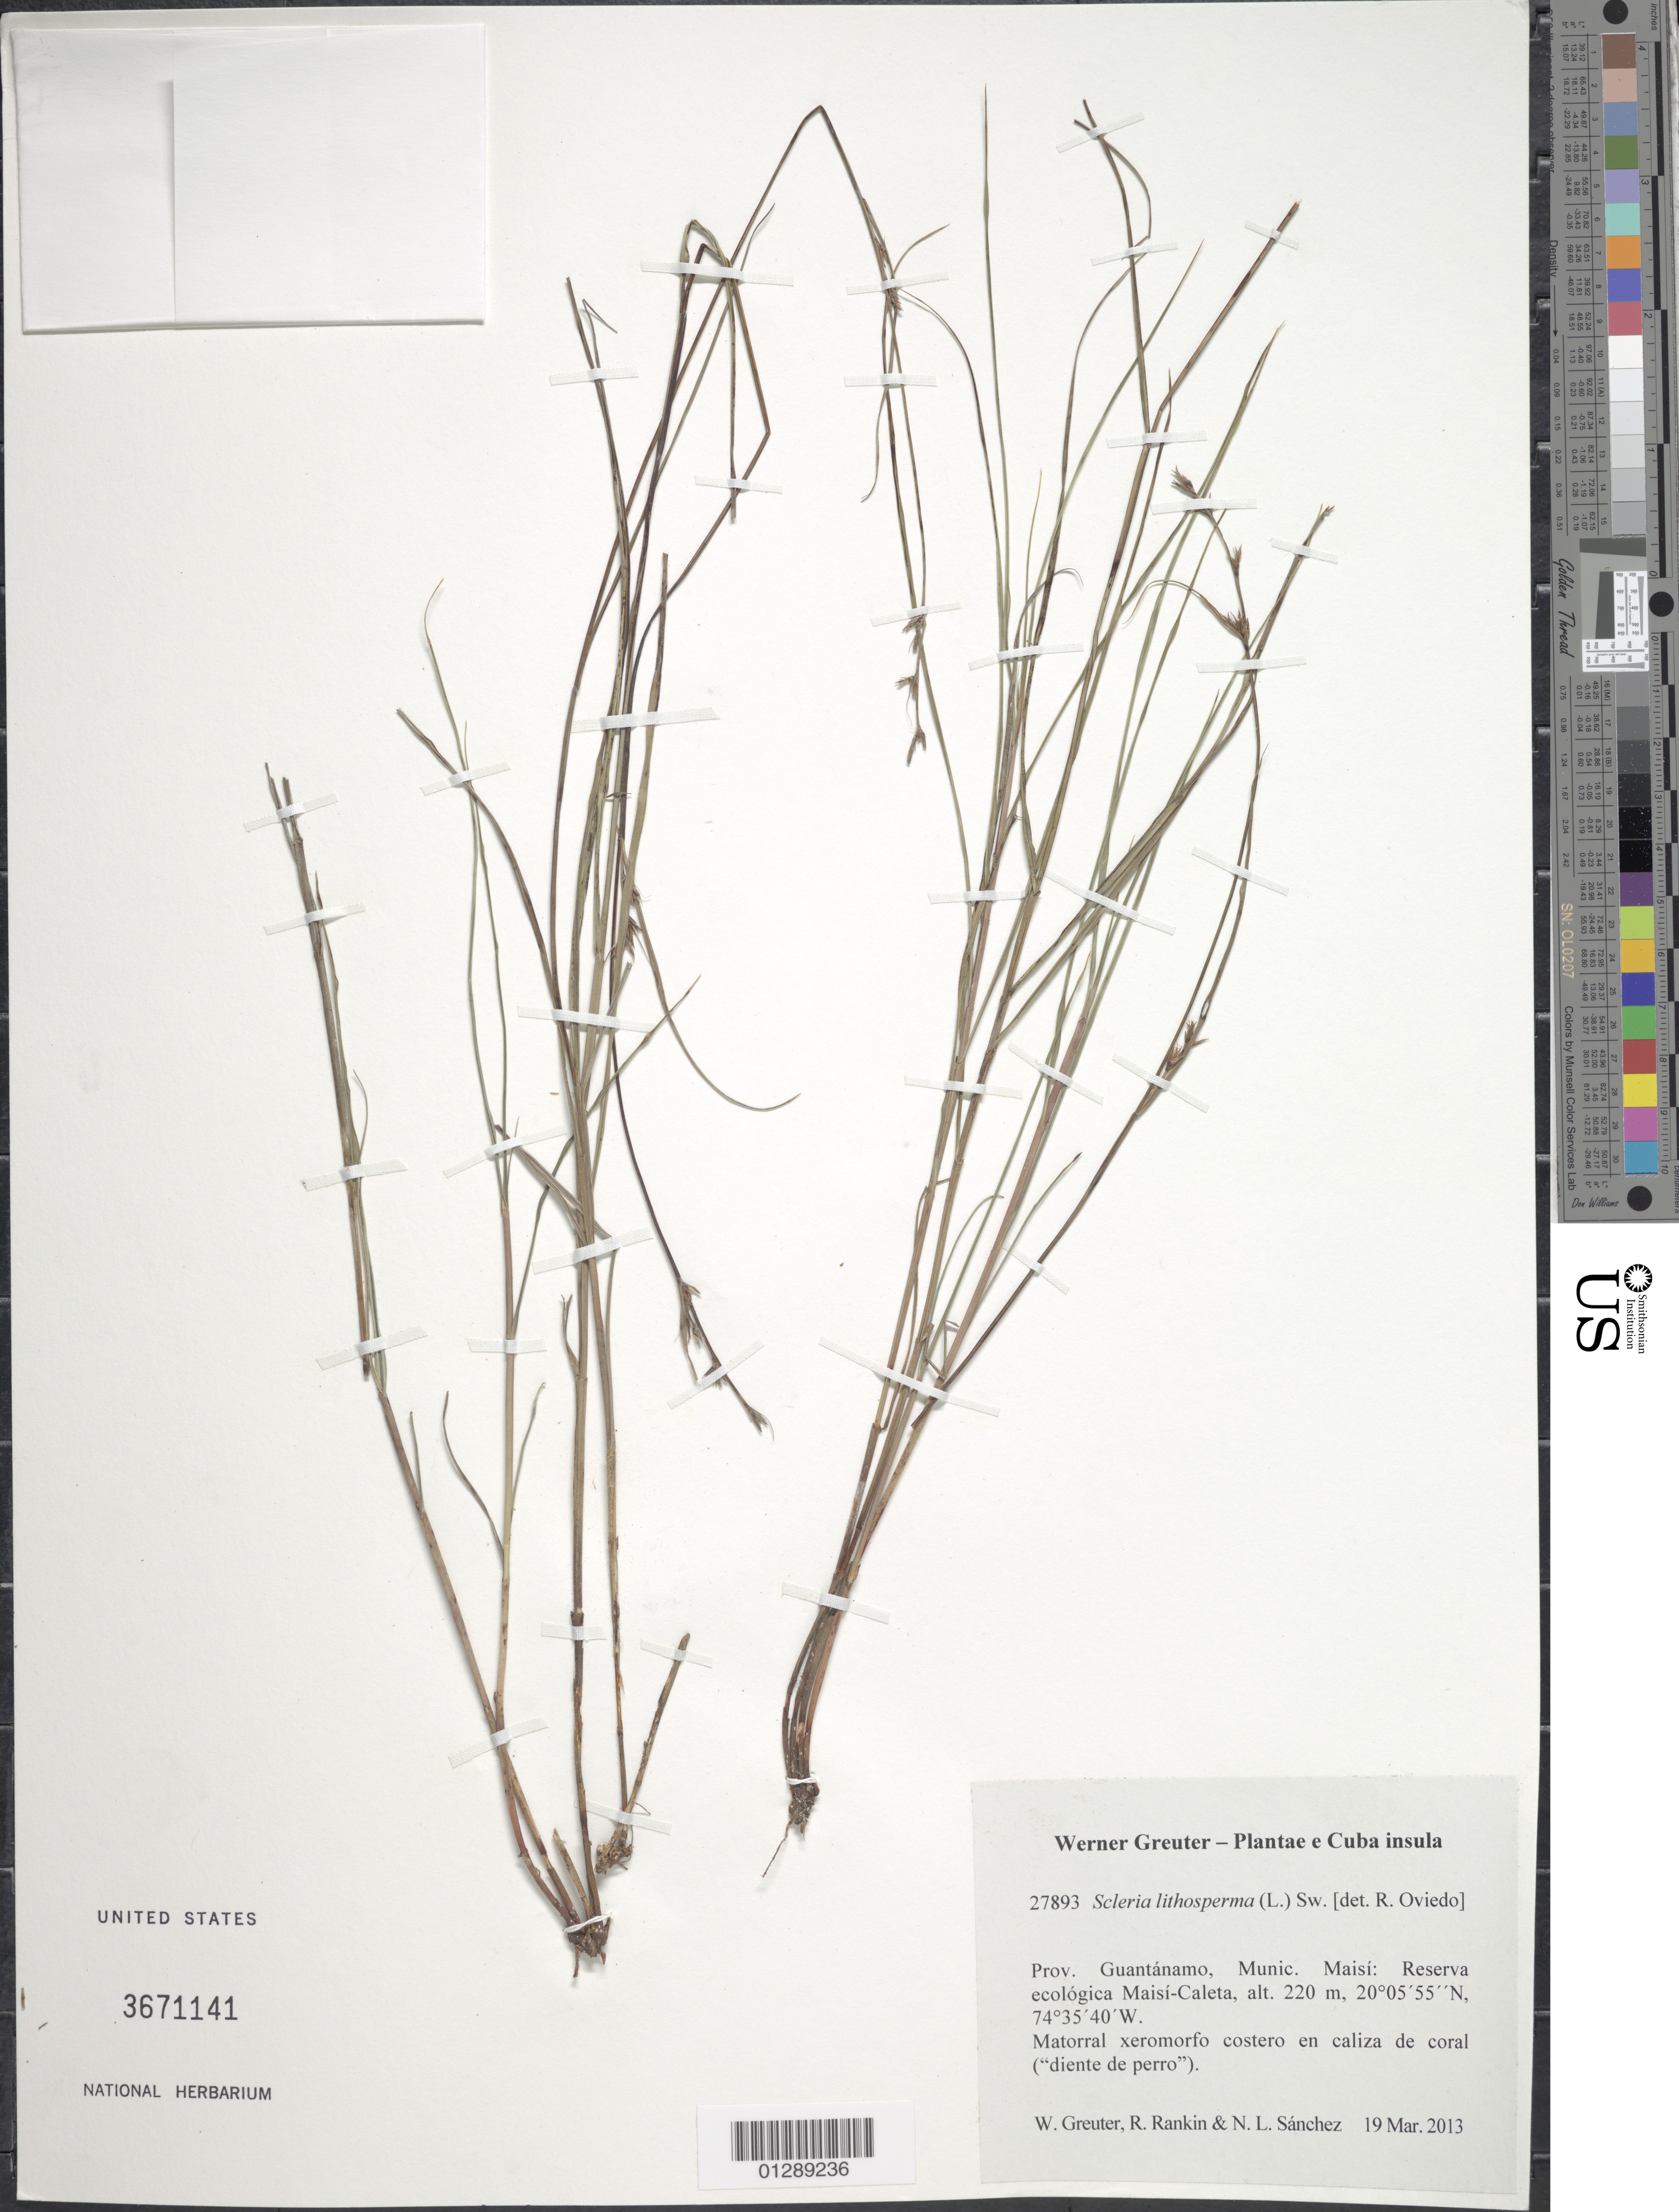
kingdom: Plantae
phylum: Tracheophyta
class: Liliopsida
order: Poales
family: Cyperaceae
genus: Scleria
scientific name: Scleria lithosperma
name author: (L.) Sw.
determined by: Oviedo, R.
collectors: W. R. Greuter, R. Rankin Rodriguez & N. Sanchez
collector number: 27893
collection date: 2013-03-19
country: Cuba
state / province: Guantanamo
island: Cuba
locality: Munic. Maisí: Reserva Ecológica Maisí-Caleta.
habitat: Matorral xeromorfo costero en caliza de coral ("diente de perro").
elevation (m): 220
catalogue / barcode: US 3671141